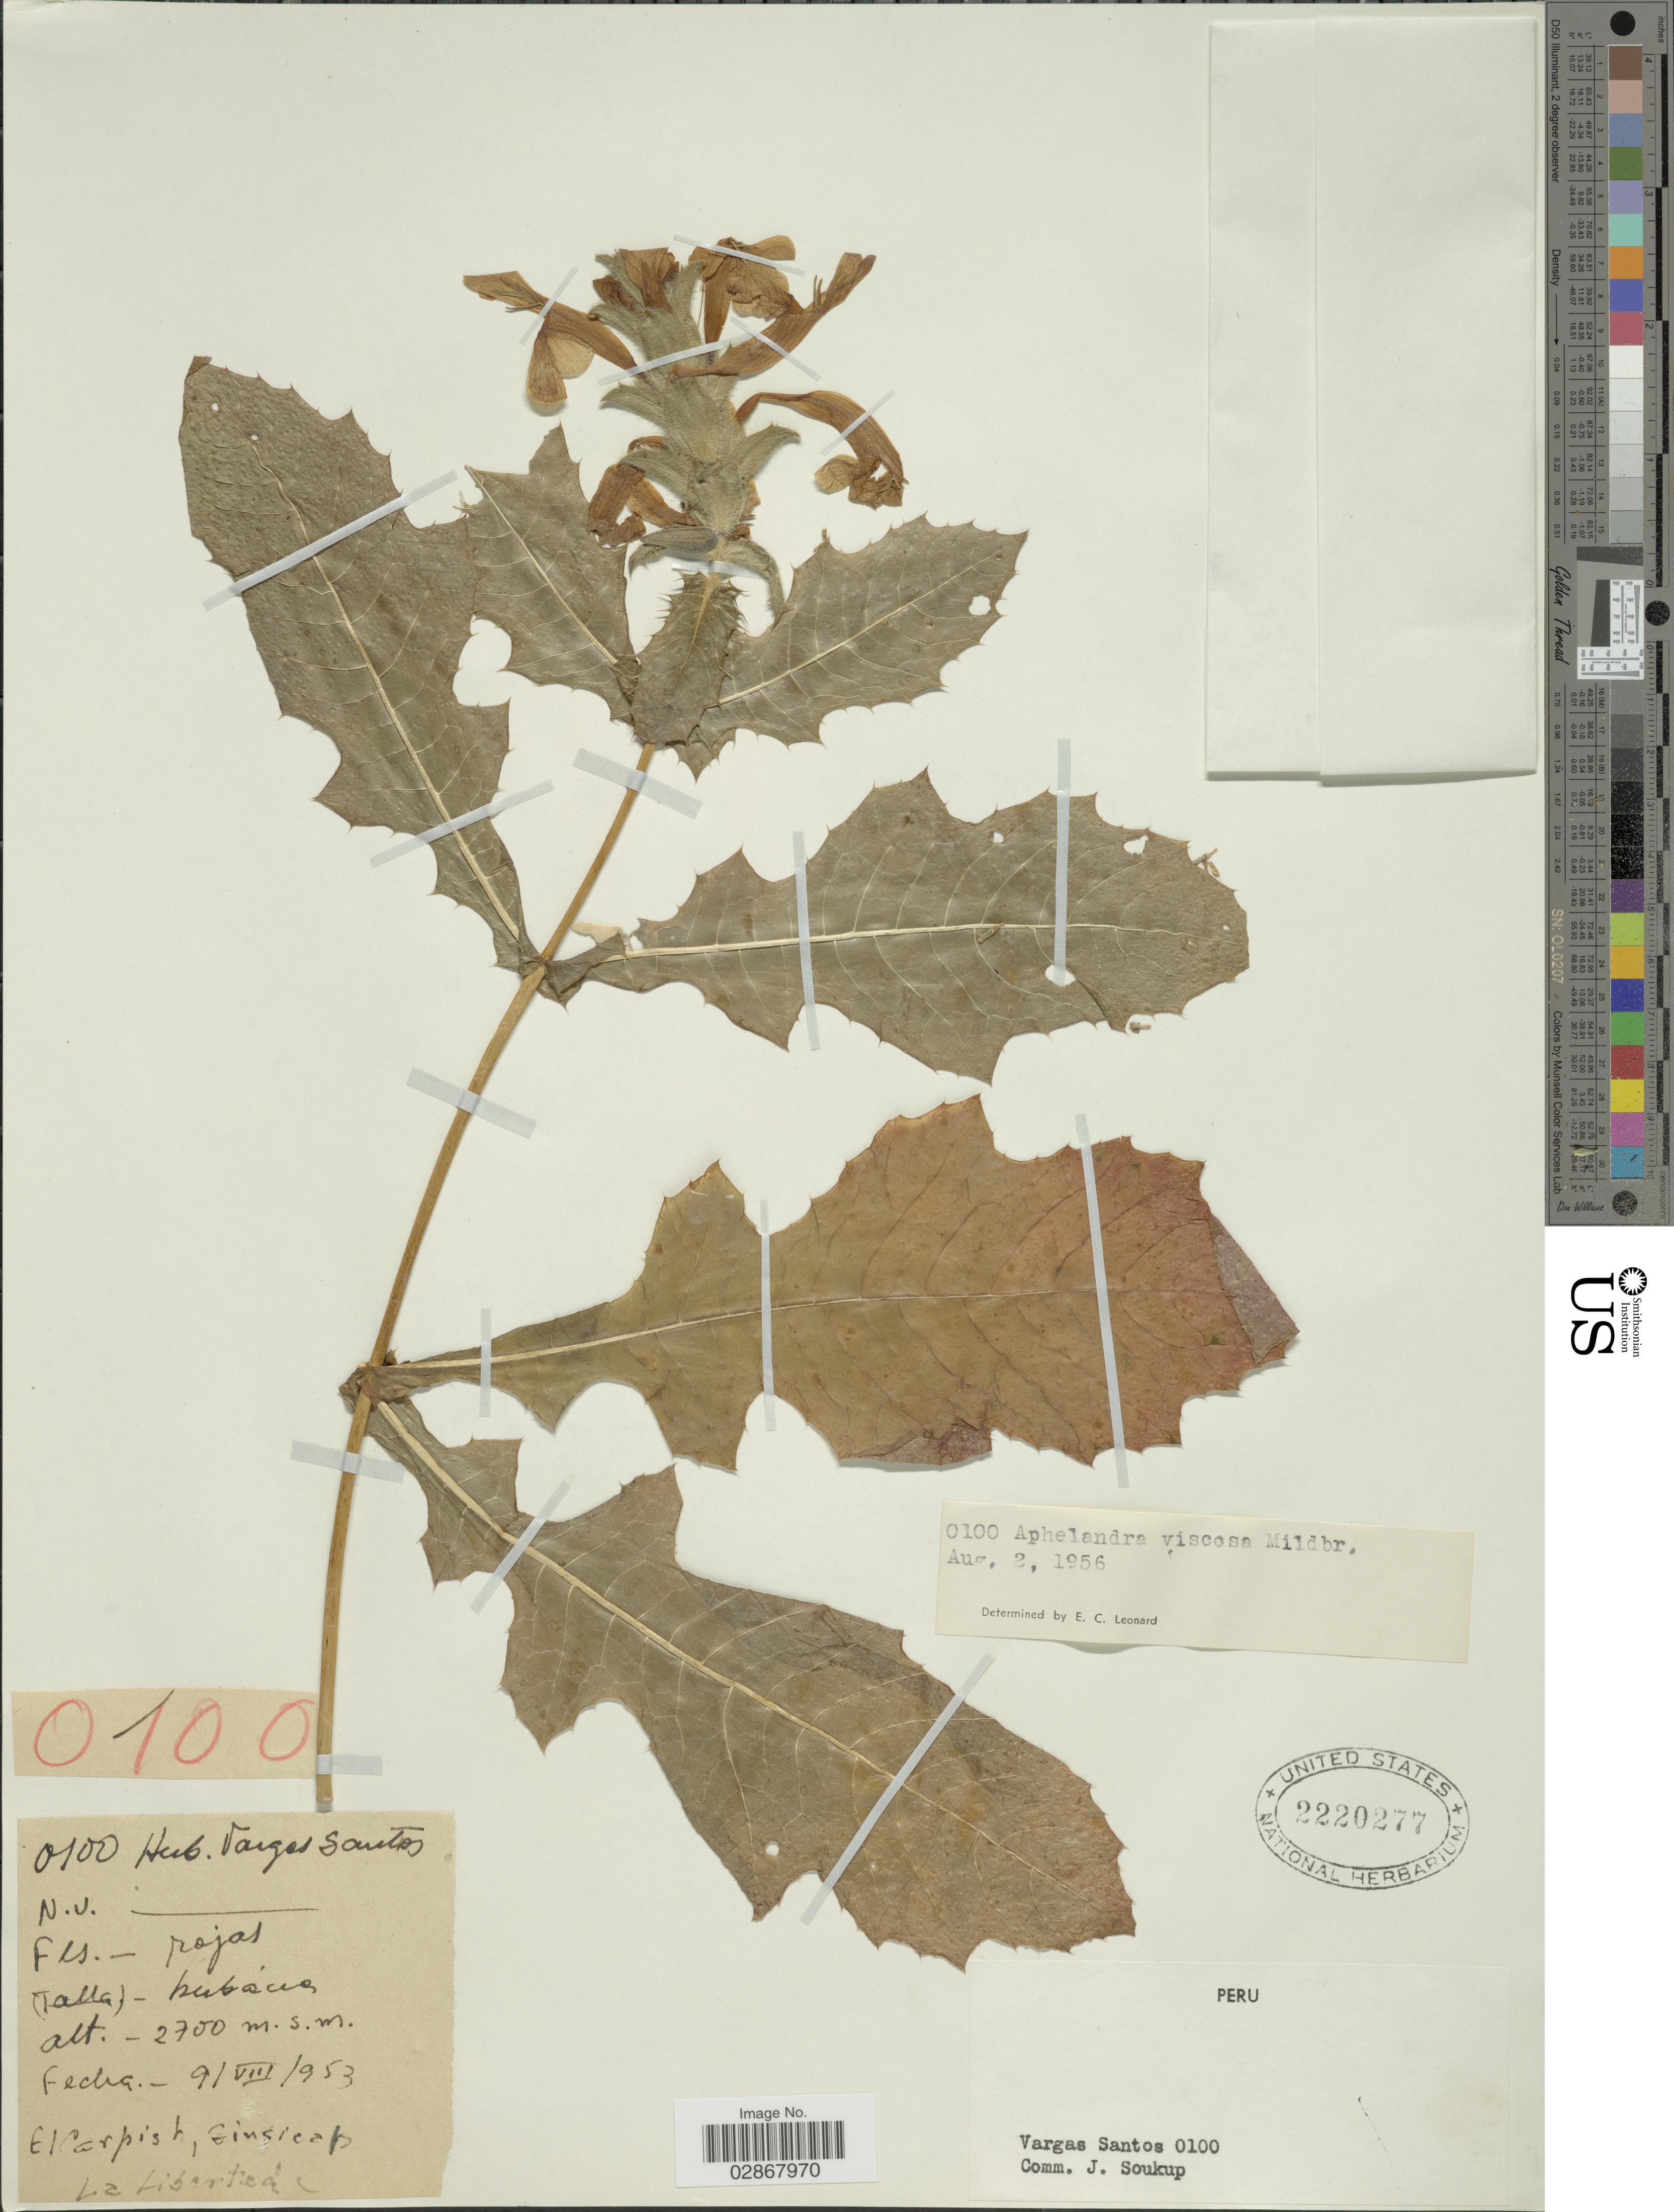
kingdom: Plantae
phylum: Tracheophyta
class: Magnoliopsida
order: Lamiales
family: Acanthaceae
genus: Aphelandra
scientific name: Aphelandra viscosa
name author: Mildbr.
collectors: V. Santos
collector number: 0100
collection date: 1953-08-09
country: Peru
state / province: La Libertad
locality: El Carpish, Sinsicap.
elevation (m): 2700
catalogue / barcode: US 2220277